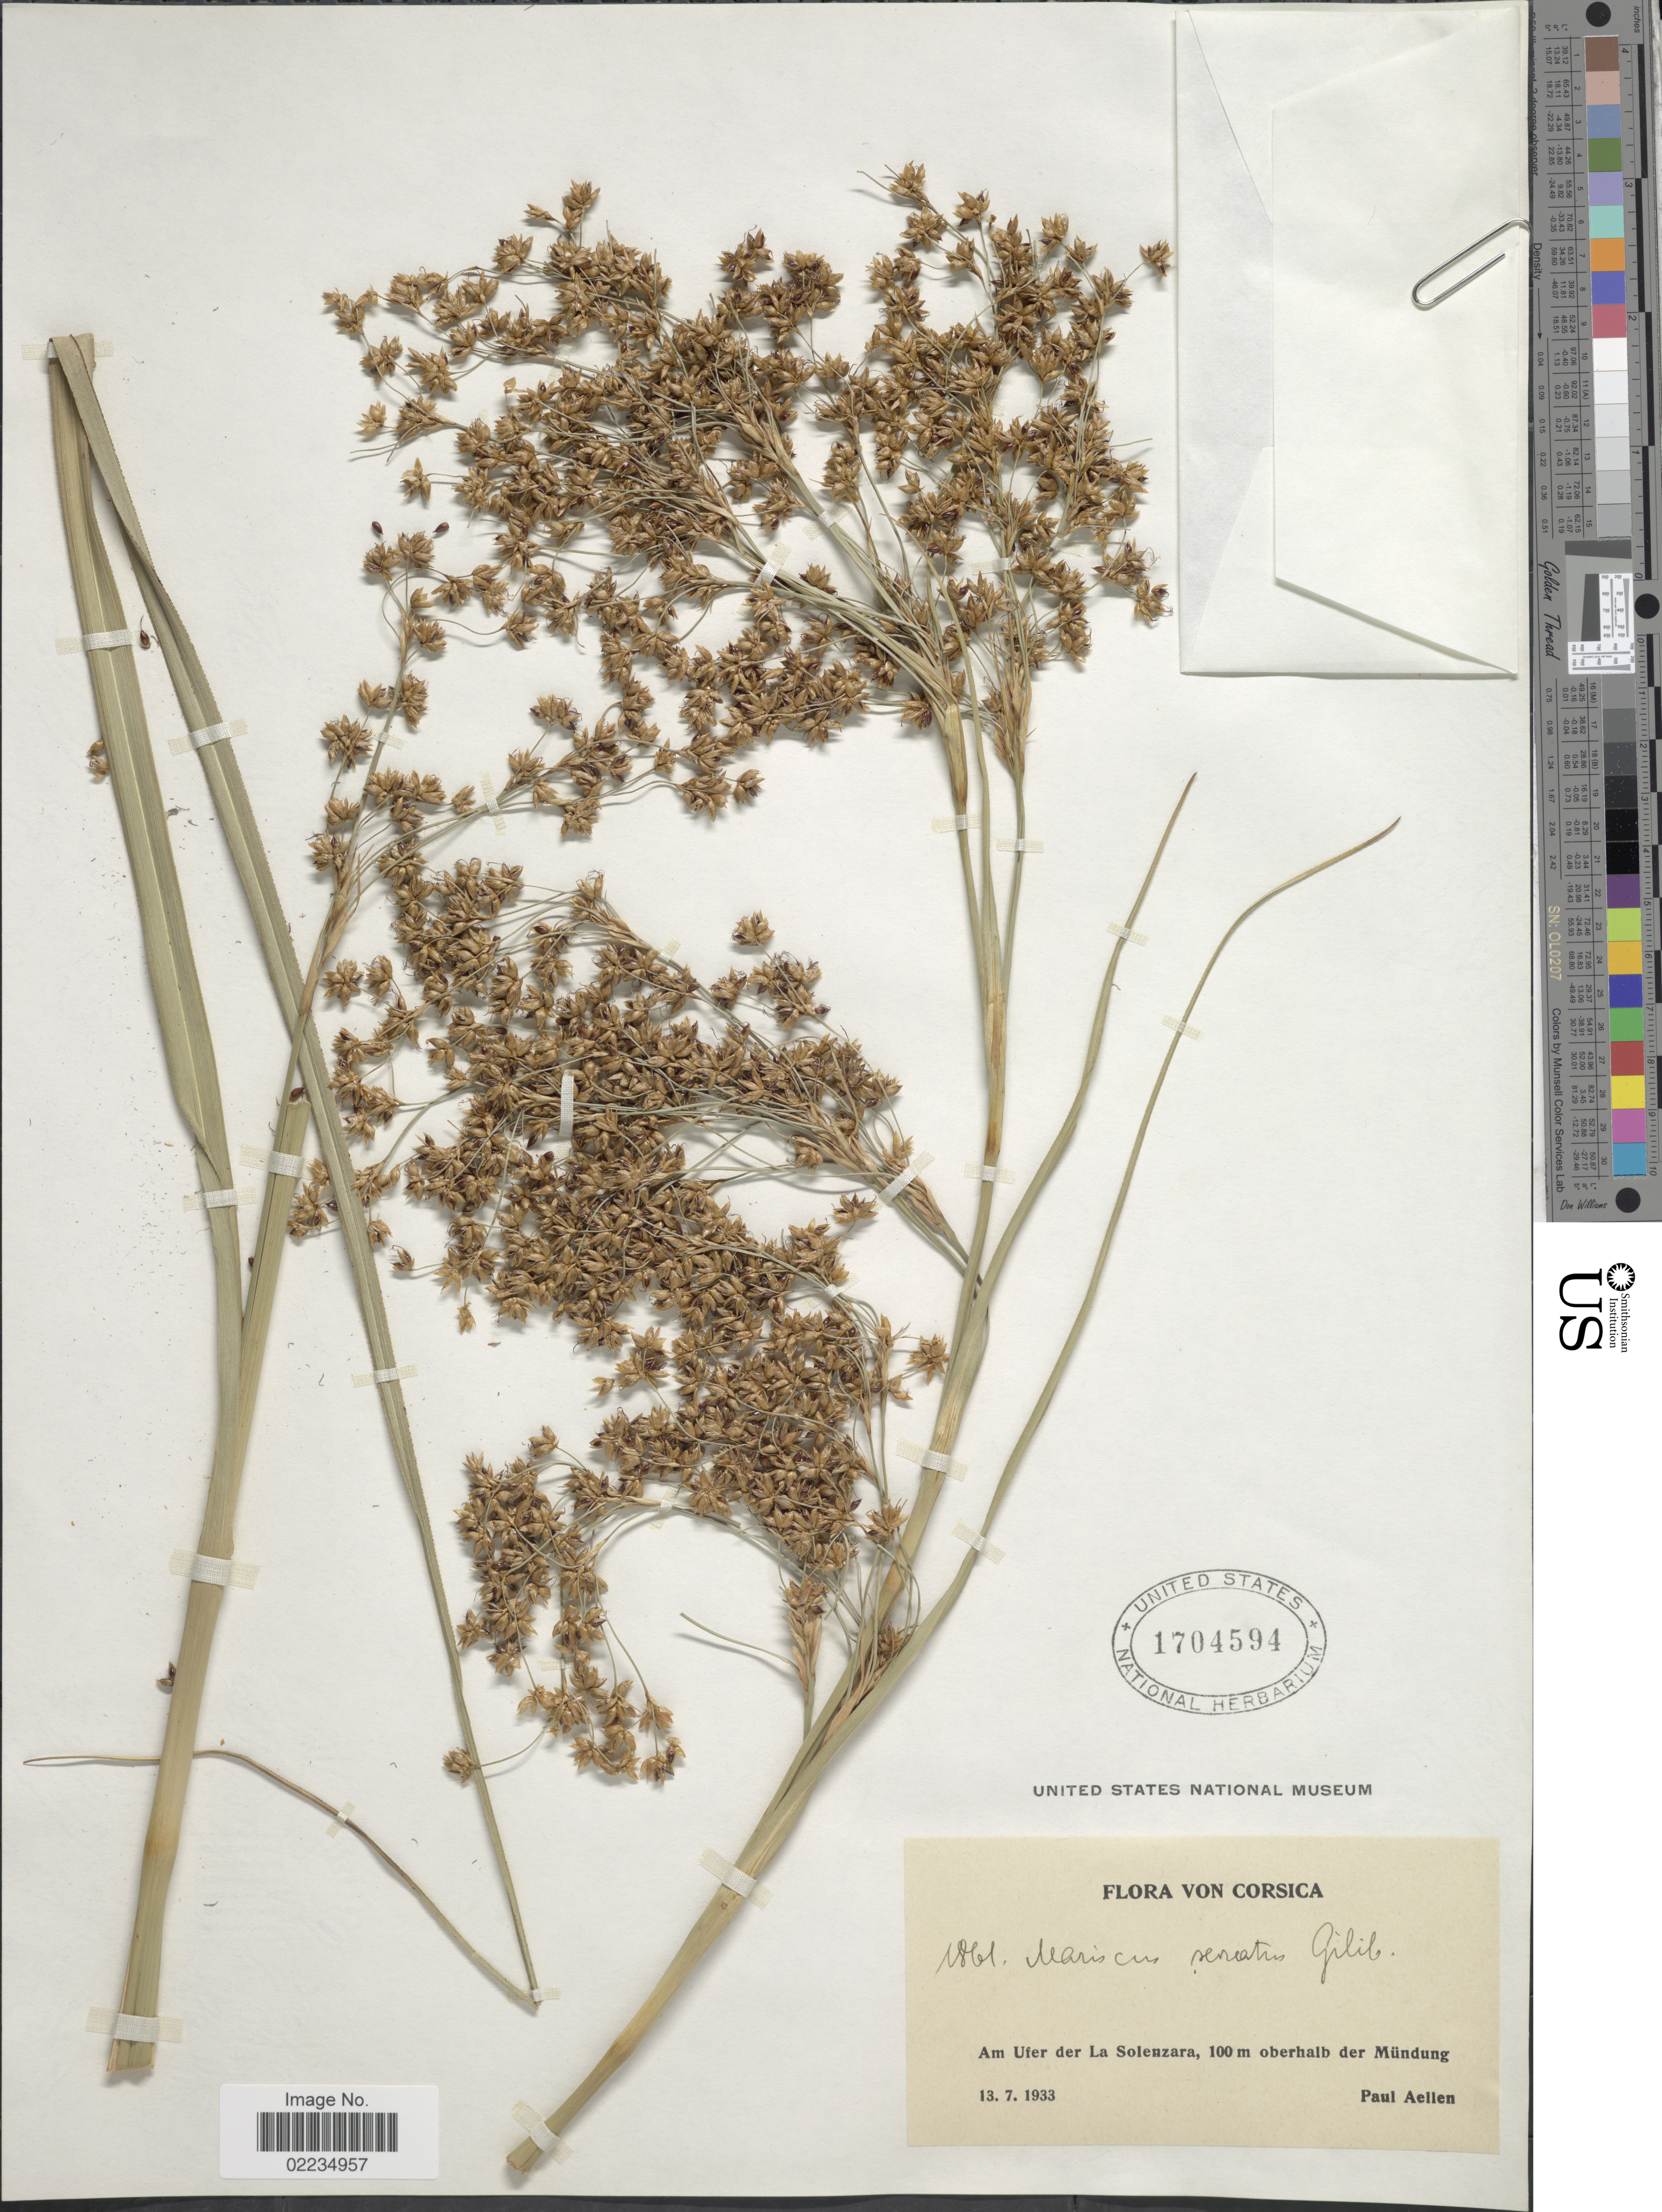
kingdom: Plantae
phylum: Tracheophyta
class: Liliopsida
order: Poales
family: Cyperaceae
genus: Cladium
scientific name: Cladium mariscus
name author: (L.) Pohl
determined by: Strong, Mark T., (BOT), Smithsonian Institution - National Museum of Natural History (UNITED STATES)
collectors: P. Aellen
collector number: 1861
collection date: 1933-07-13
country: France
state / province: Corsica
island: Corse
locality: Von Corsica, Am Ufer der La Solenzara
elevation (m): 100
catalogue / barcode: US 1704594